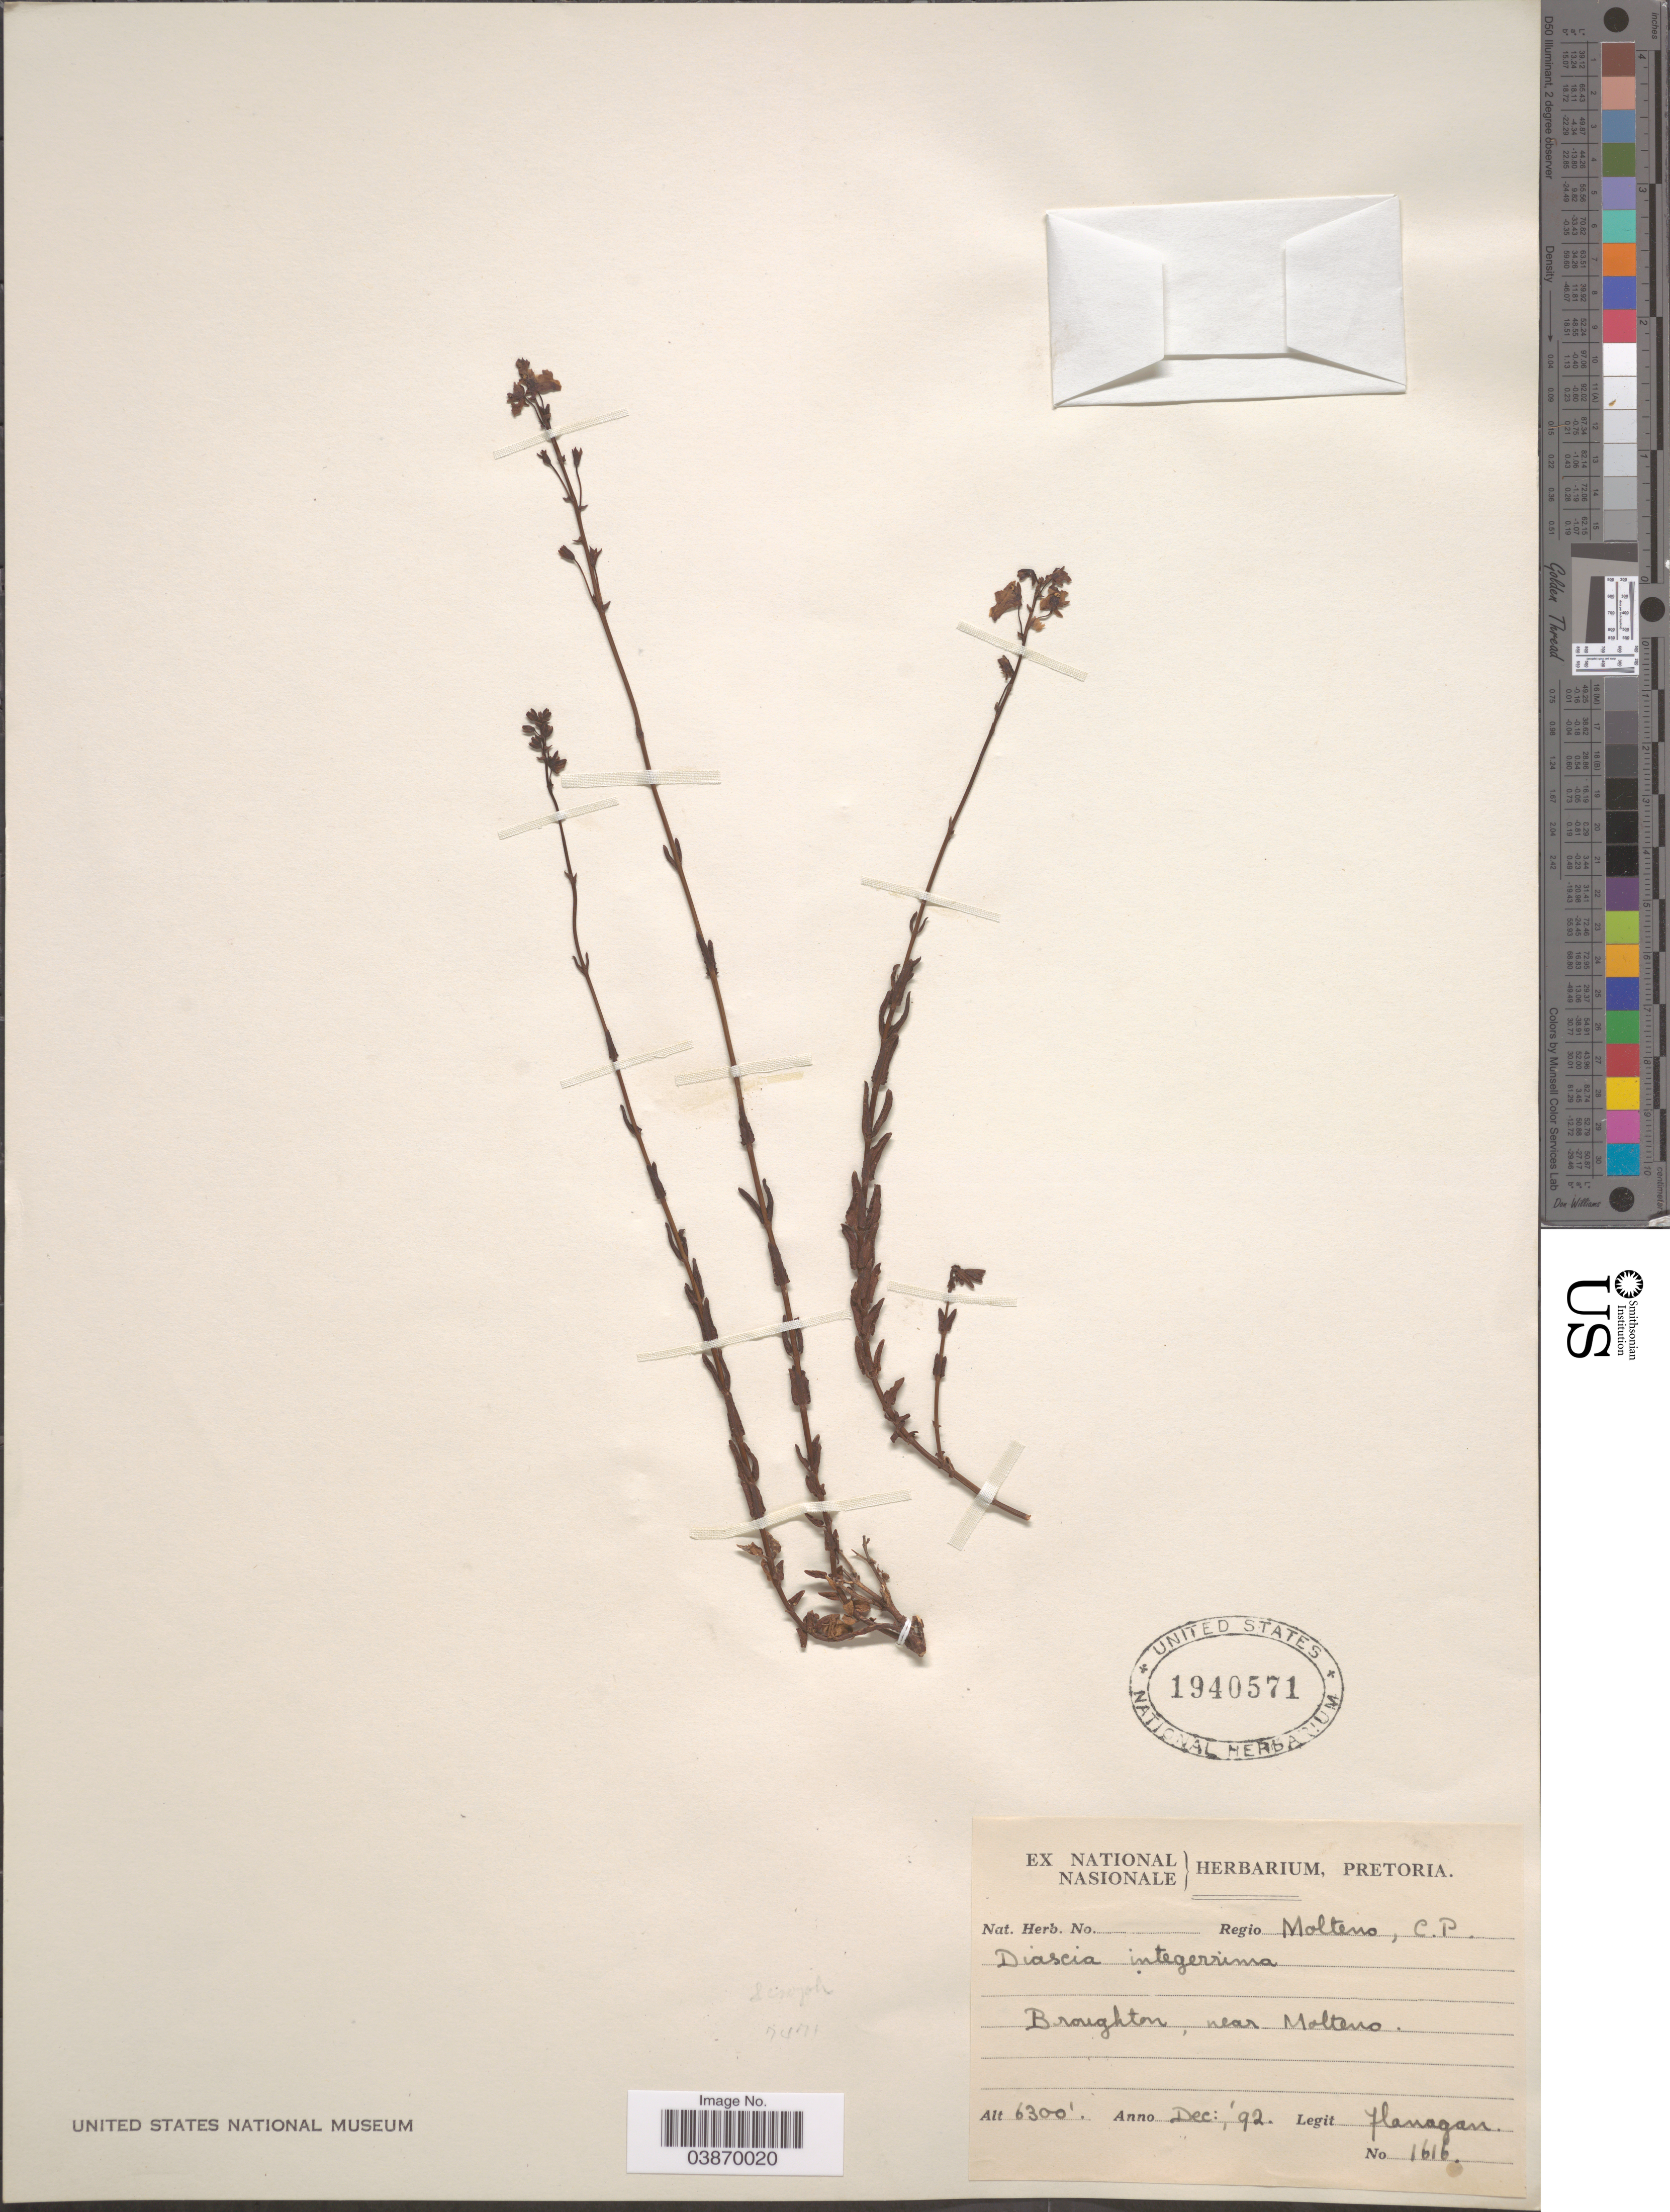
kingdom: Plantae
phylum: Tracheophyta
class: Magnoliopsida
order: Lamiales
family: Scrophulariaceae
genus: Diascia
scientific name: Diascia integerrima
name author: E. Mey. ex Benth.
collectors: Hanagan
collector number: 1616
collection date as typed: Transcribed d/m/y: /12/92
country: South Africa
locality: Broughton, near Molteno.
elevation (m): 1920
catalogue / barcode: US 1940571